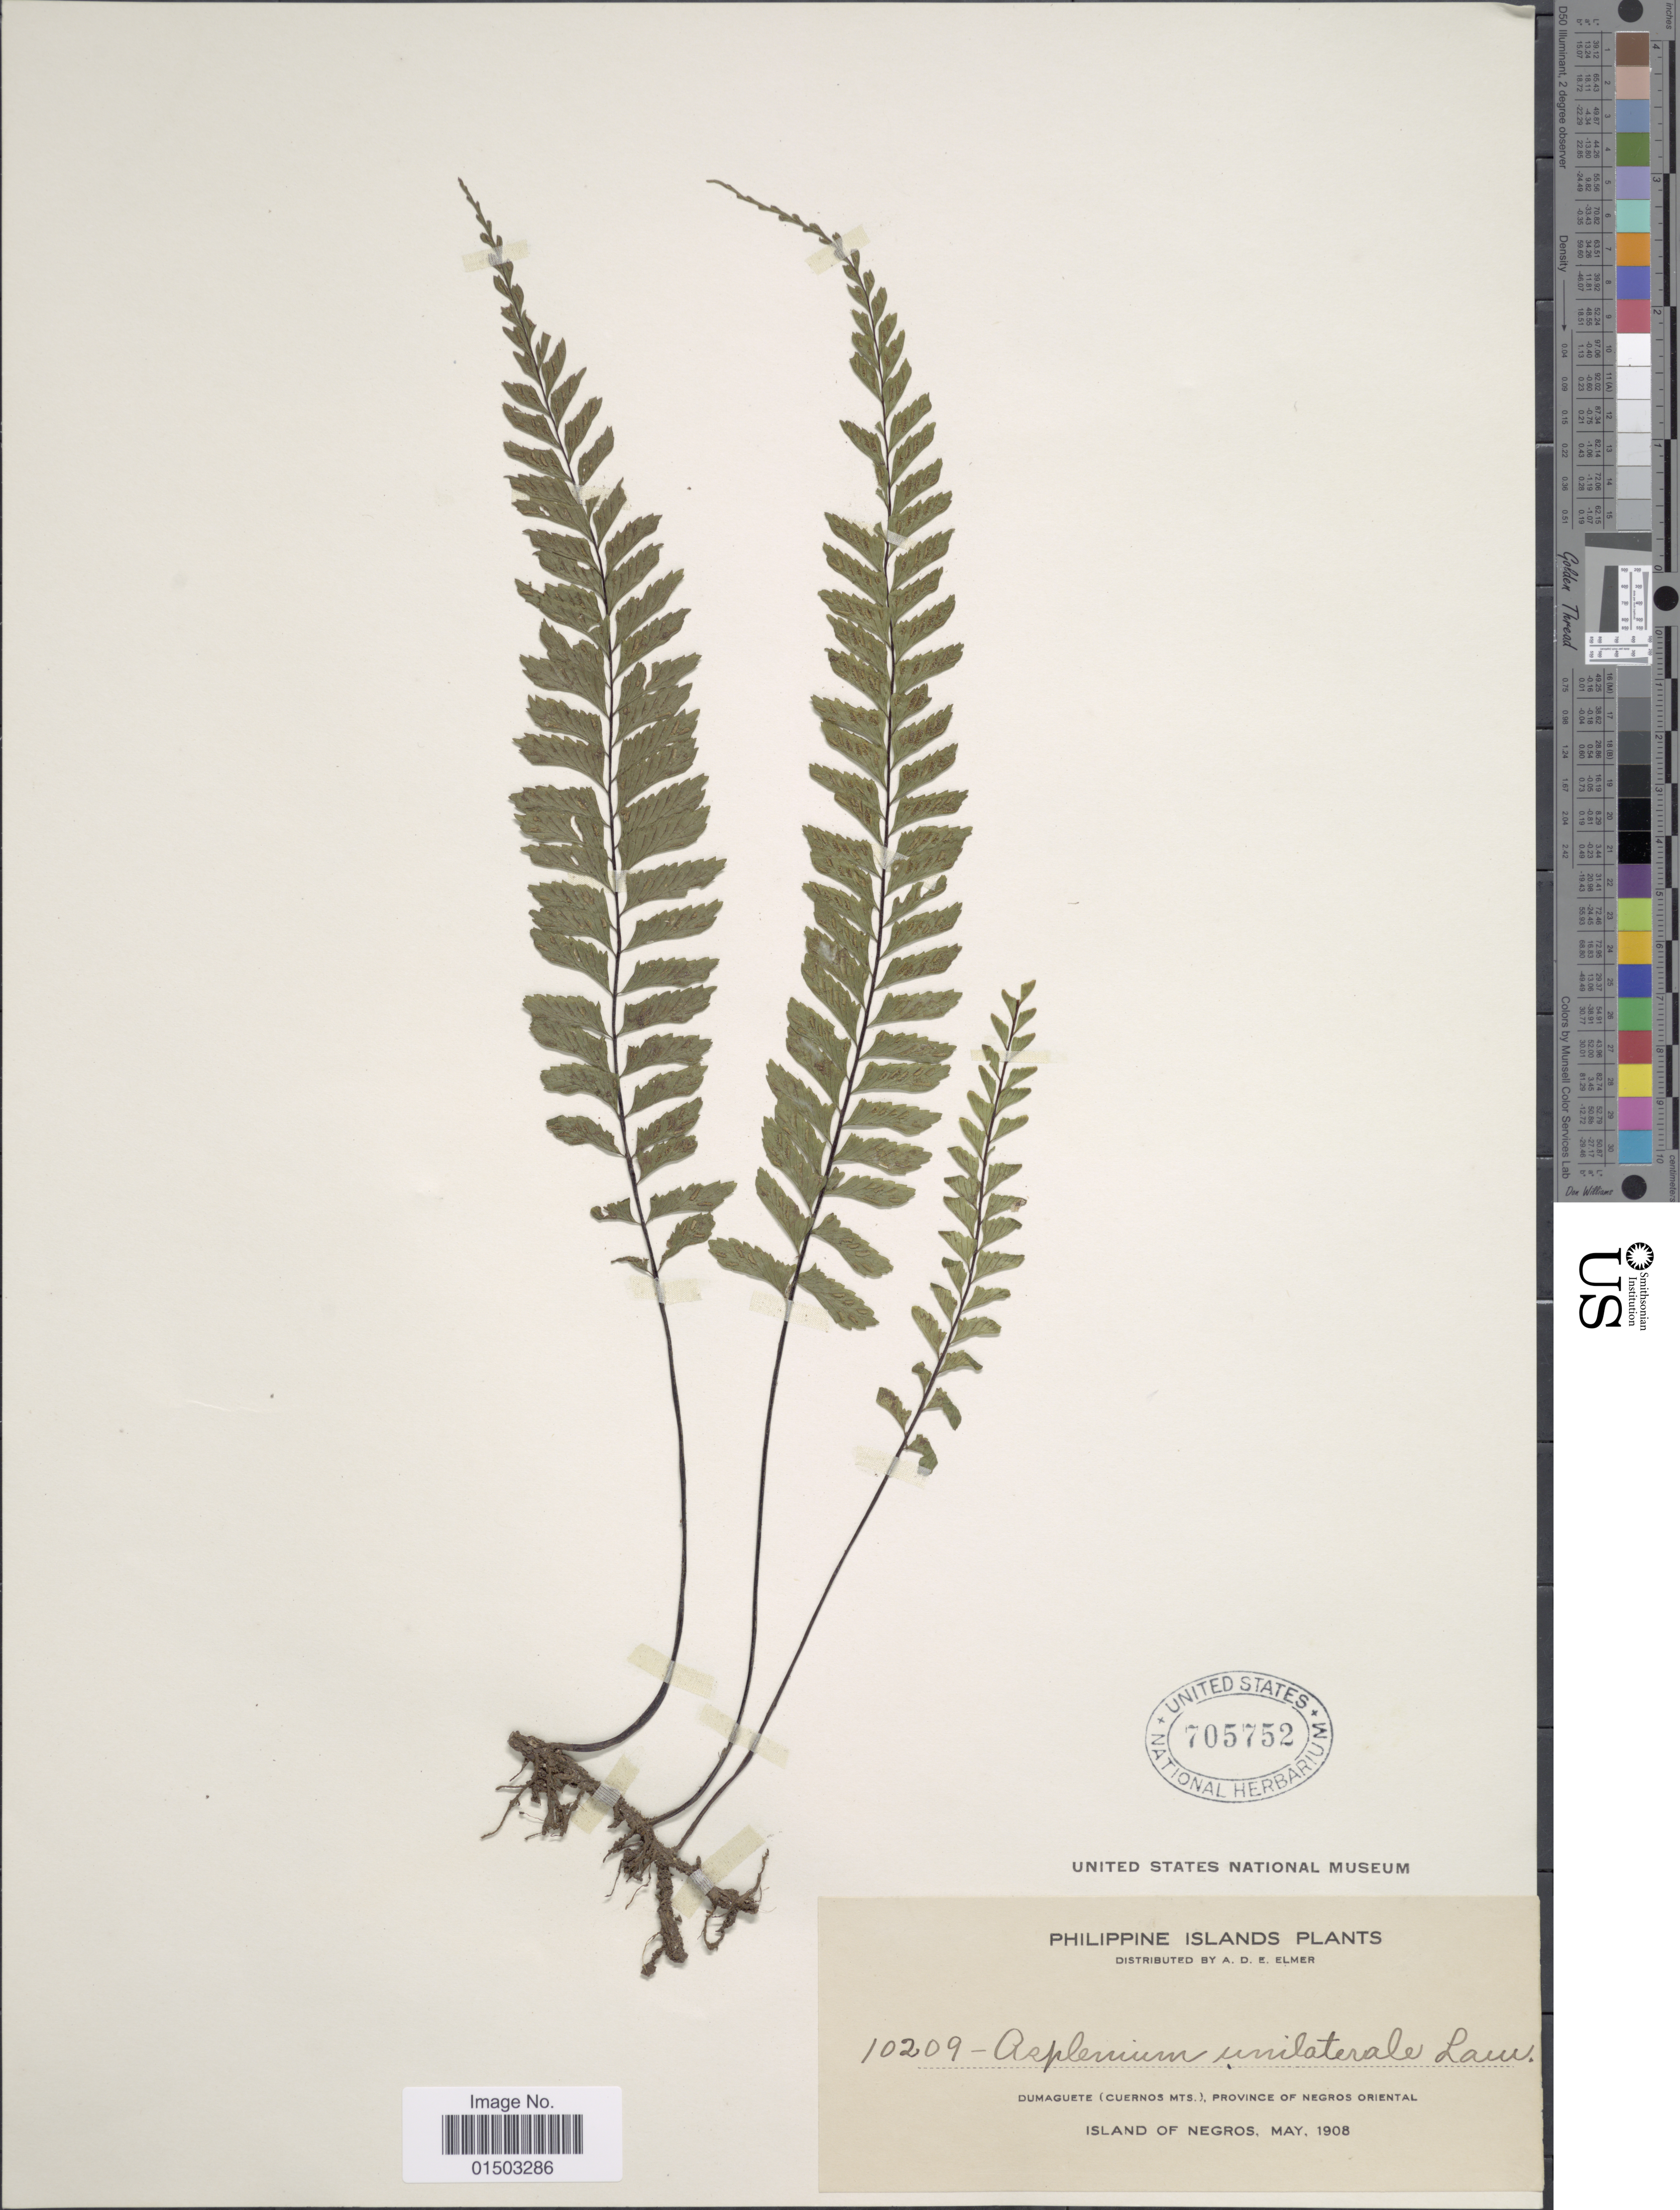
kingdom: Plantae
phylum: Tracheophyta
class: Polypodiopsida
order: Polypodiales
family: Aspleniaceae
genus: Hymenasplenium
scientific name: Hymenasplenium unilaterale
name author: (Lam.) Hayata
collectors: A. D. E. Elmer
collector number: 10209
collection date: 1908-05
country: Philippines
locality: Dumaguete (Cuernos Mts.), Province of Negros Oriental. Island of Negros.Philippine Islands.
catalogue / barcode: US 705752